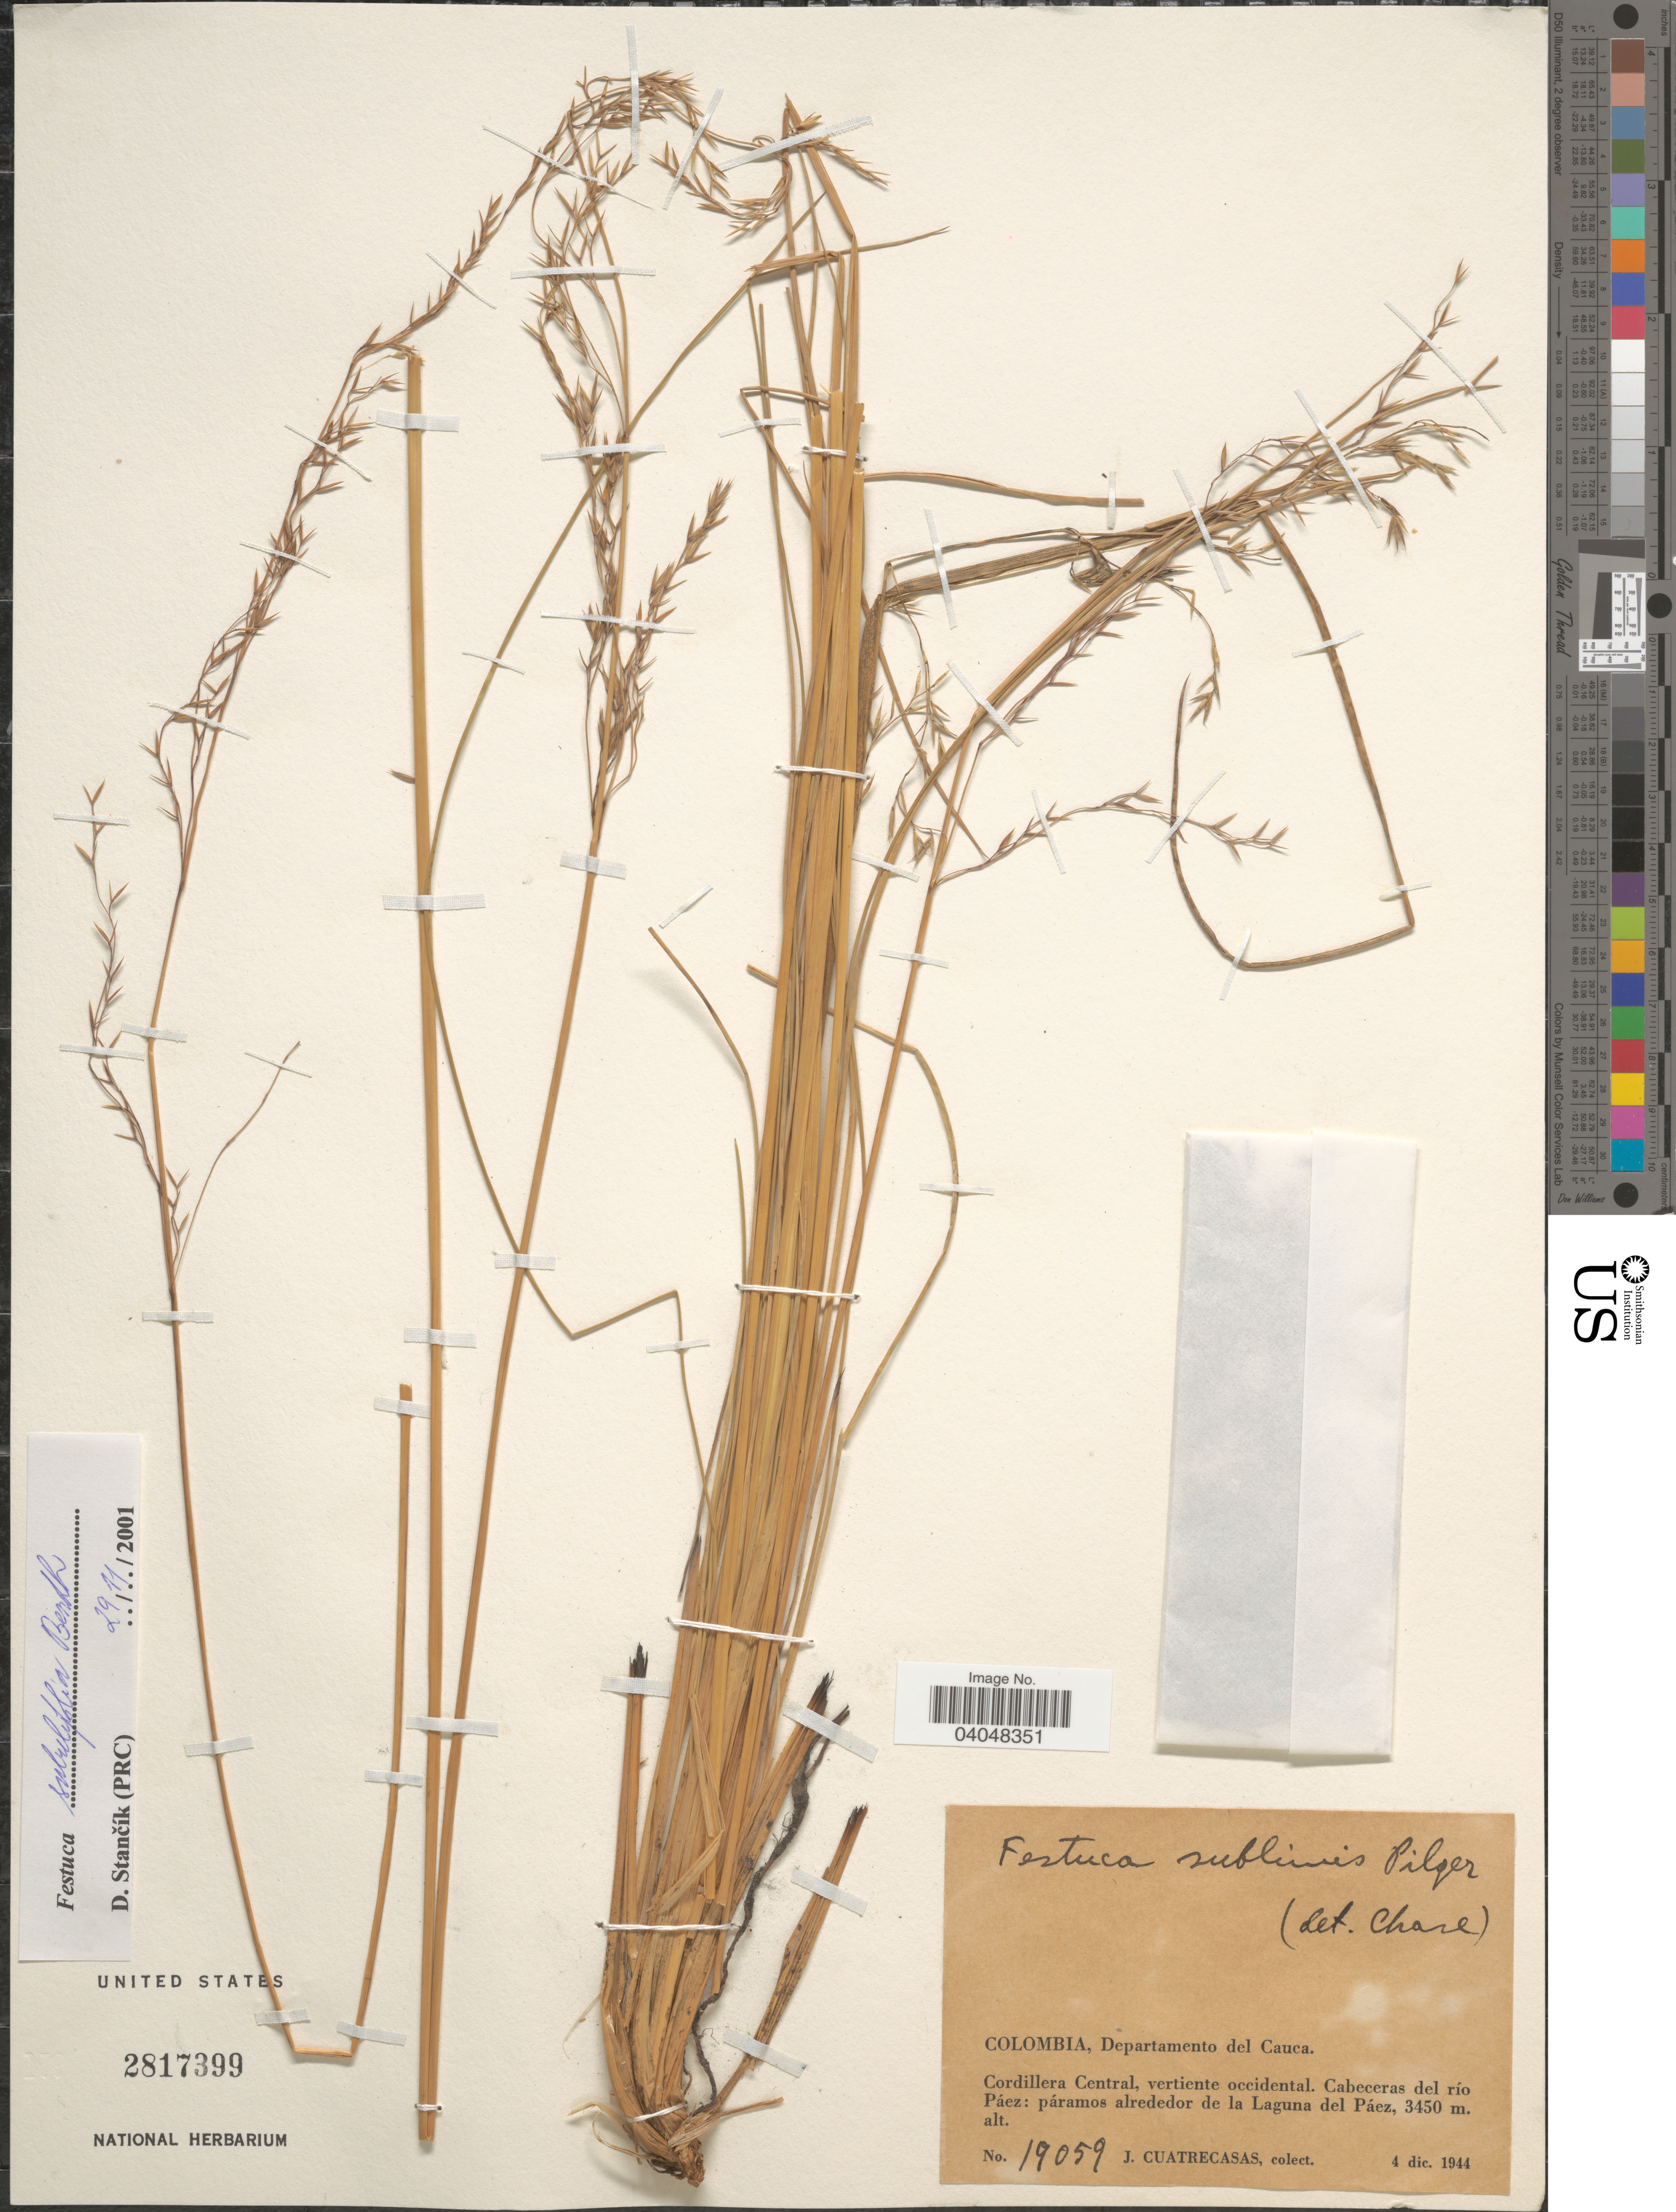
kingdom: Plantae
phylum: Tracheophyta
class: Liliopsida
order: Poales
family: Poaceae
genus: Festuca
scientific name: Festuca subulifolia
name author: Benth.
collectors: J. Cuatrecasas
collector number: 19059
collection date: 1944-12-04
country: Colombia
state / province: Cauca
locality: Departamento del Cauca. Cordillera Central, vertiente occidental. Cabeceras del río Páez: páramos alrededor de la Laguna del Páez.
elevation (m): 3450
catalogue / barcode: US 2817399